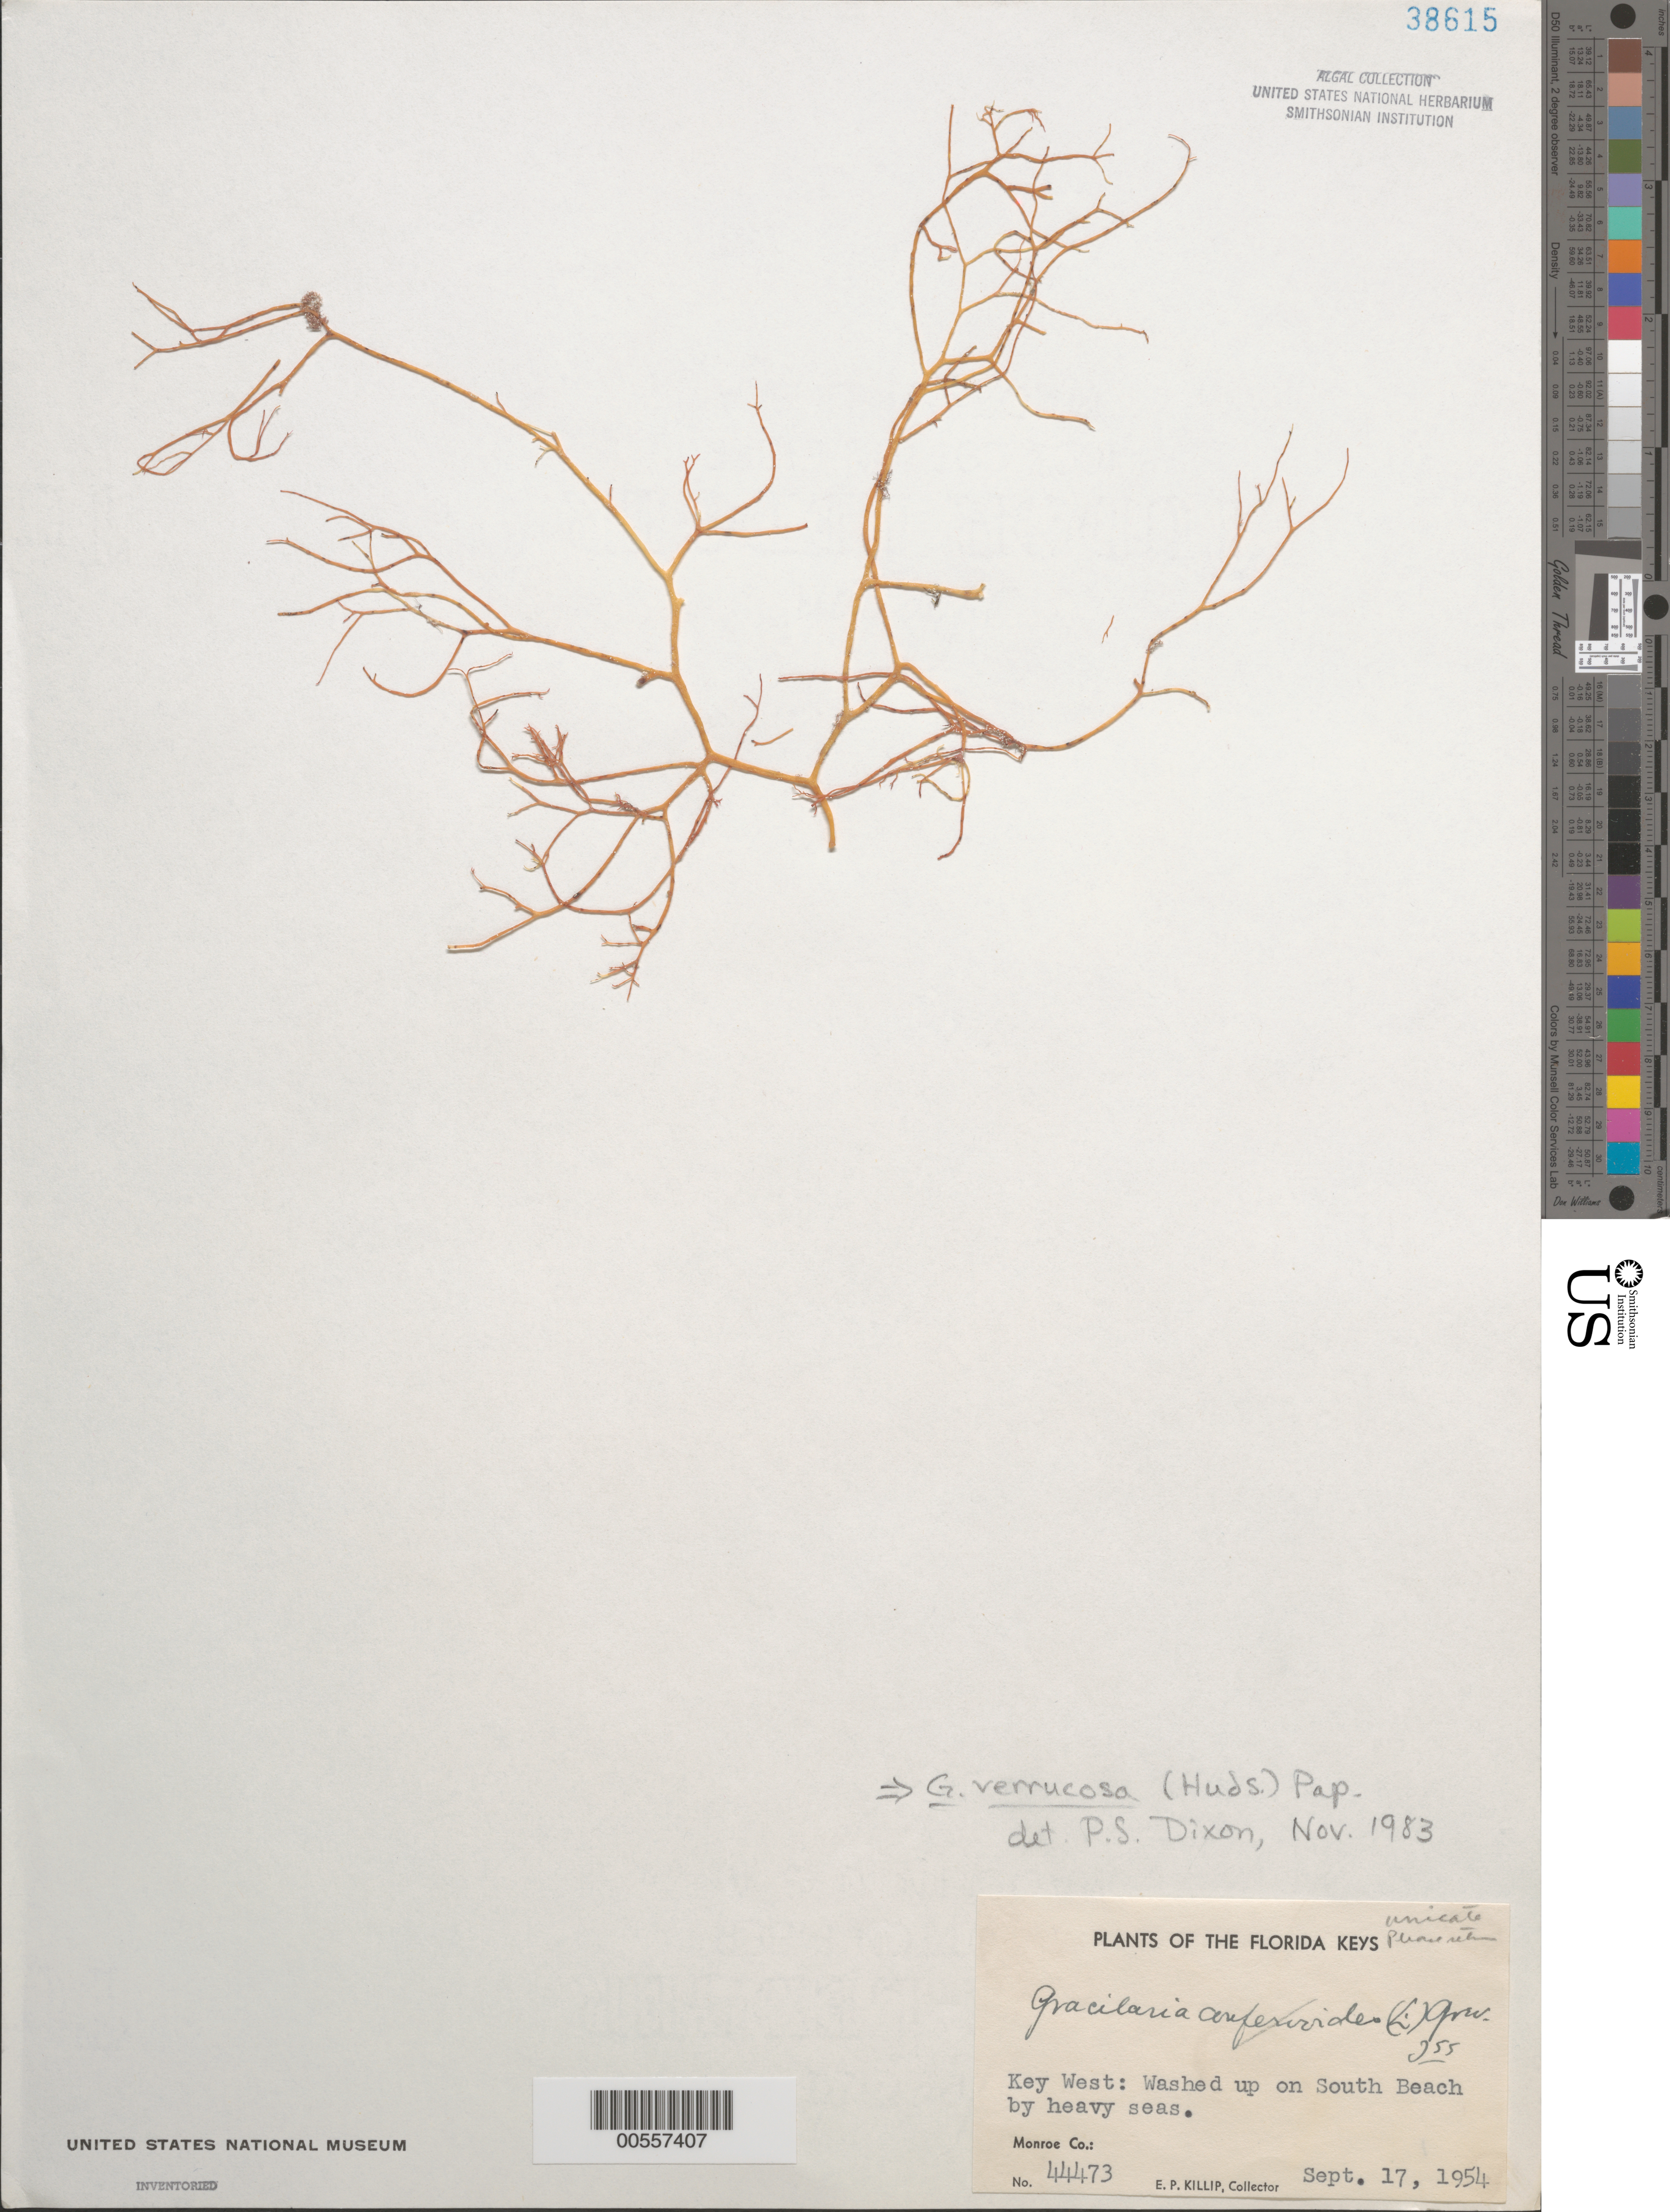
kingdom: Plantae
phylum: Rhodophyta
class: Florideophyceae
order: Gracilariales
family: Gracilariaceae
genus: Gracilariopsis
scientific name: Gracilariopsis longissima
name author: (S.G. Gmel.) Steentoft et al.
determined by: Algae name updating Project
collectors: E. P. Killip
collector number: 44473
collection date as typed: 17 Sep 1954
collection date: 1954-09-17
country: United States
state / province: Florida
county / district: Monroe County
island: Key West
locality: South Beach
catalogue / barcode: US 38615